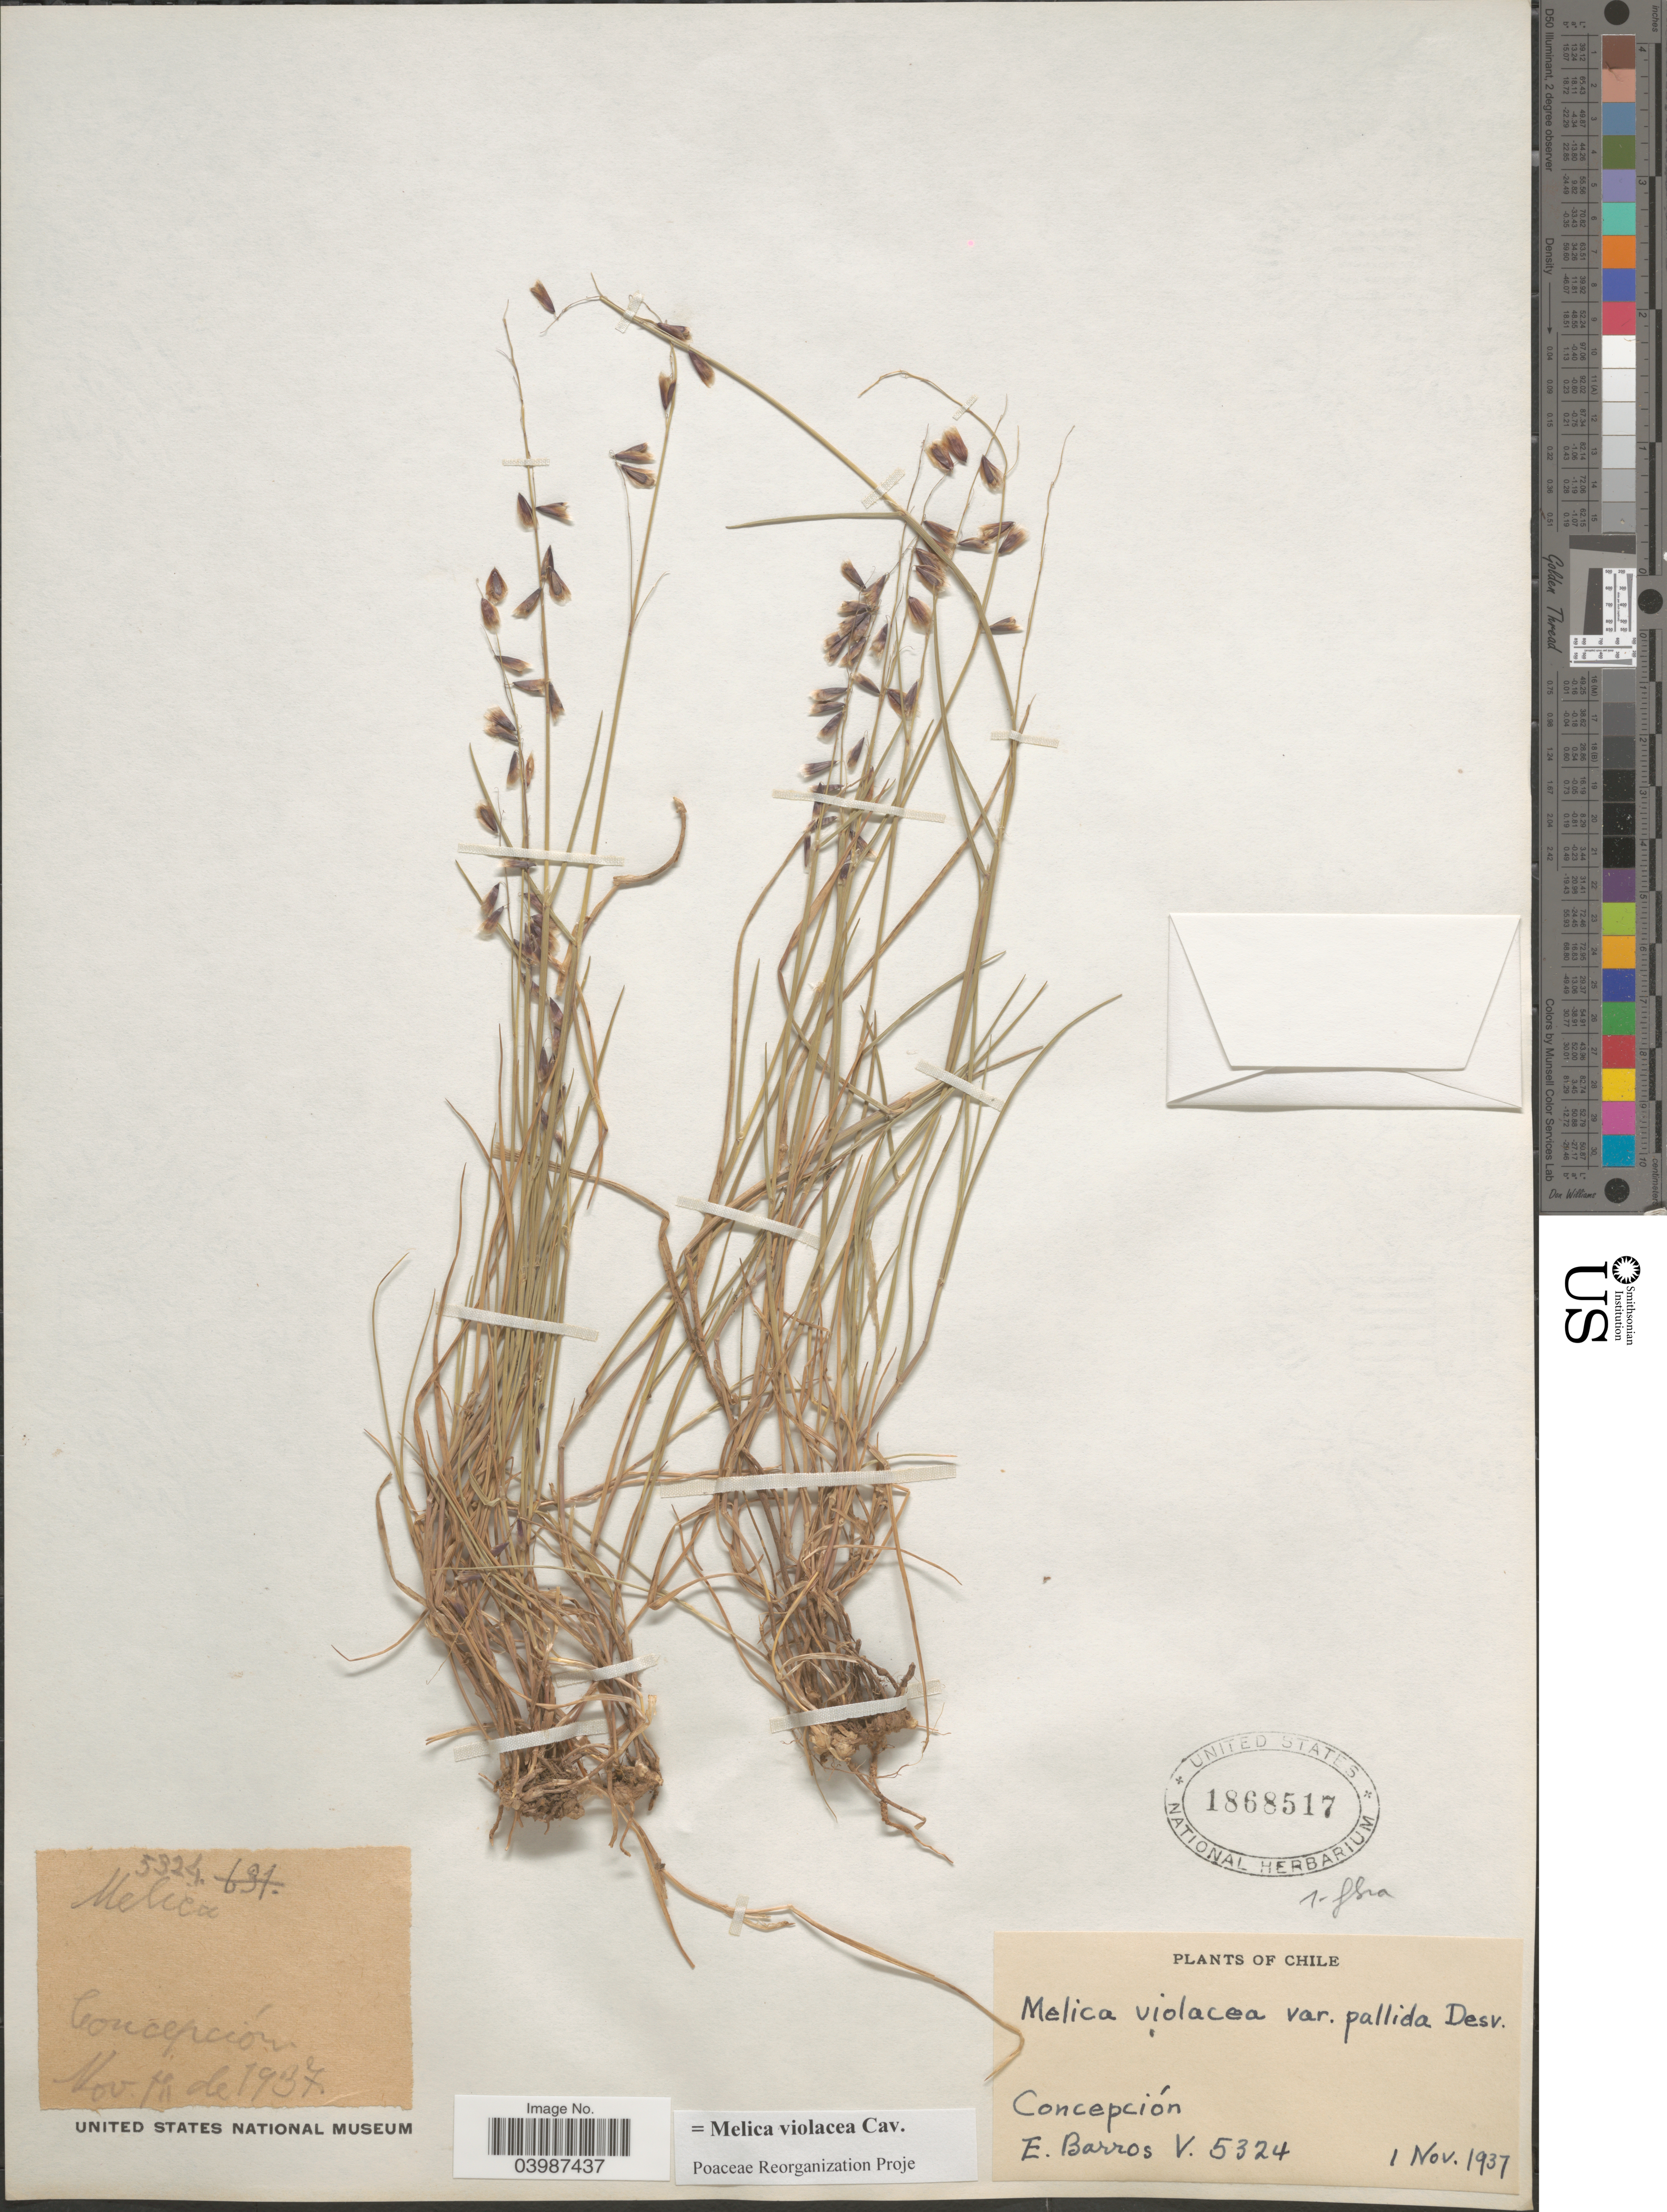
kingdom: Plantae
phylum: Tracheophyta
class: Liliopsida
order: Poales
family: Poaceae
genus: Melica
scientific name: Melica violacea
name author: Cav.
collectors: E. Barros V.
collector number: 5324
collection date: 1937-11-01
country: Chile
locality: Concepción.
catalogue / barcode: US 1868517